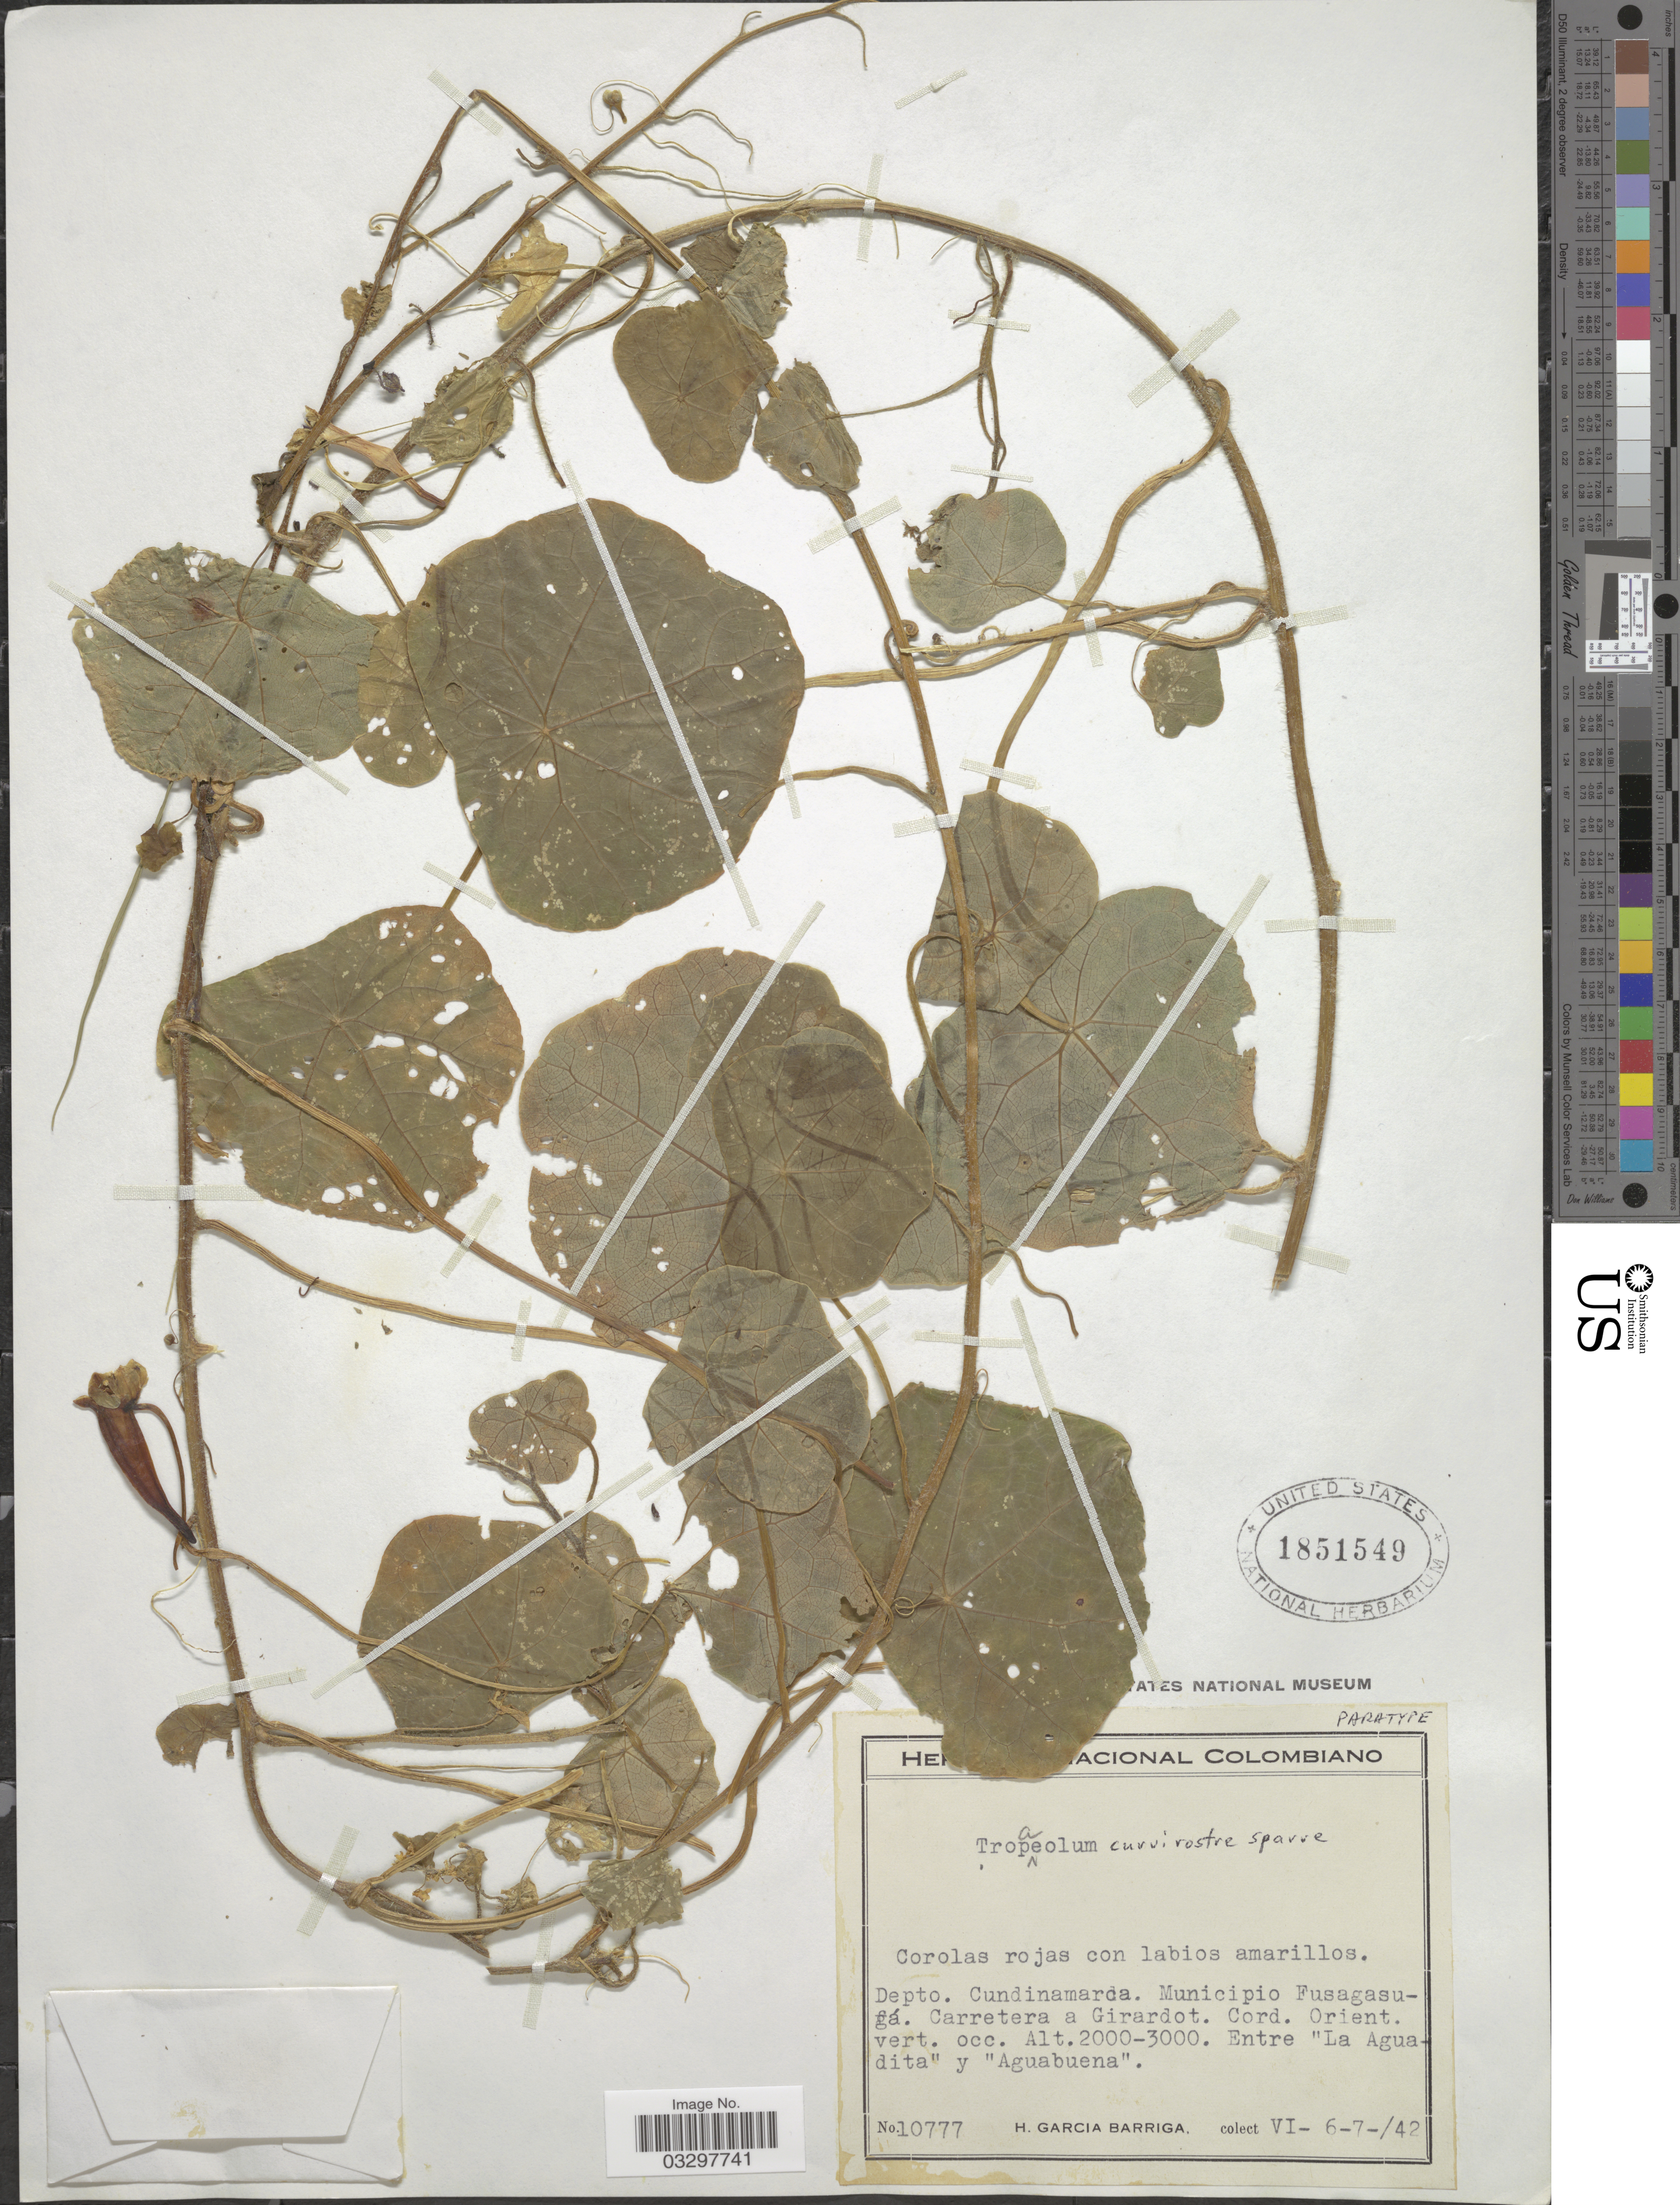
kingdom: Plantae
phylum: Tracheophyta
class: Magnoliopsida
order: Brassicales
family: Tropaeolaceae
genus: Tropaeolum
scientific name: Tropaeolum curvirostre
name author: Sparre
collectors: H. García Barriga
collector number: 10777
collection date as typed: Transcribed d/m/y: 6/6/42 to 7/6/42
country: Colombia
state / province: Cundinamarca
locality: Depto. Cundinamarca. Municipio Fusagasugá. Carretera a Girardot. Cord. Orient. vert. occ. Entre "La Aguadita" y "Aguabuena".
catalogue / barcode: US 1851549